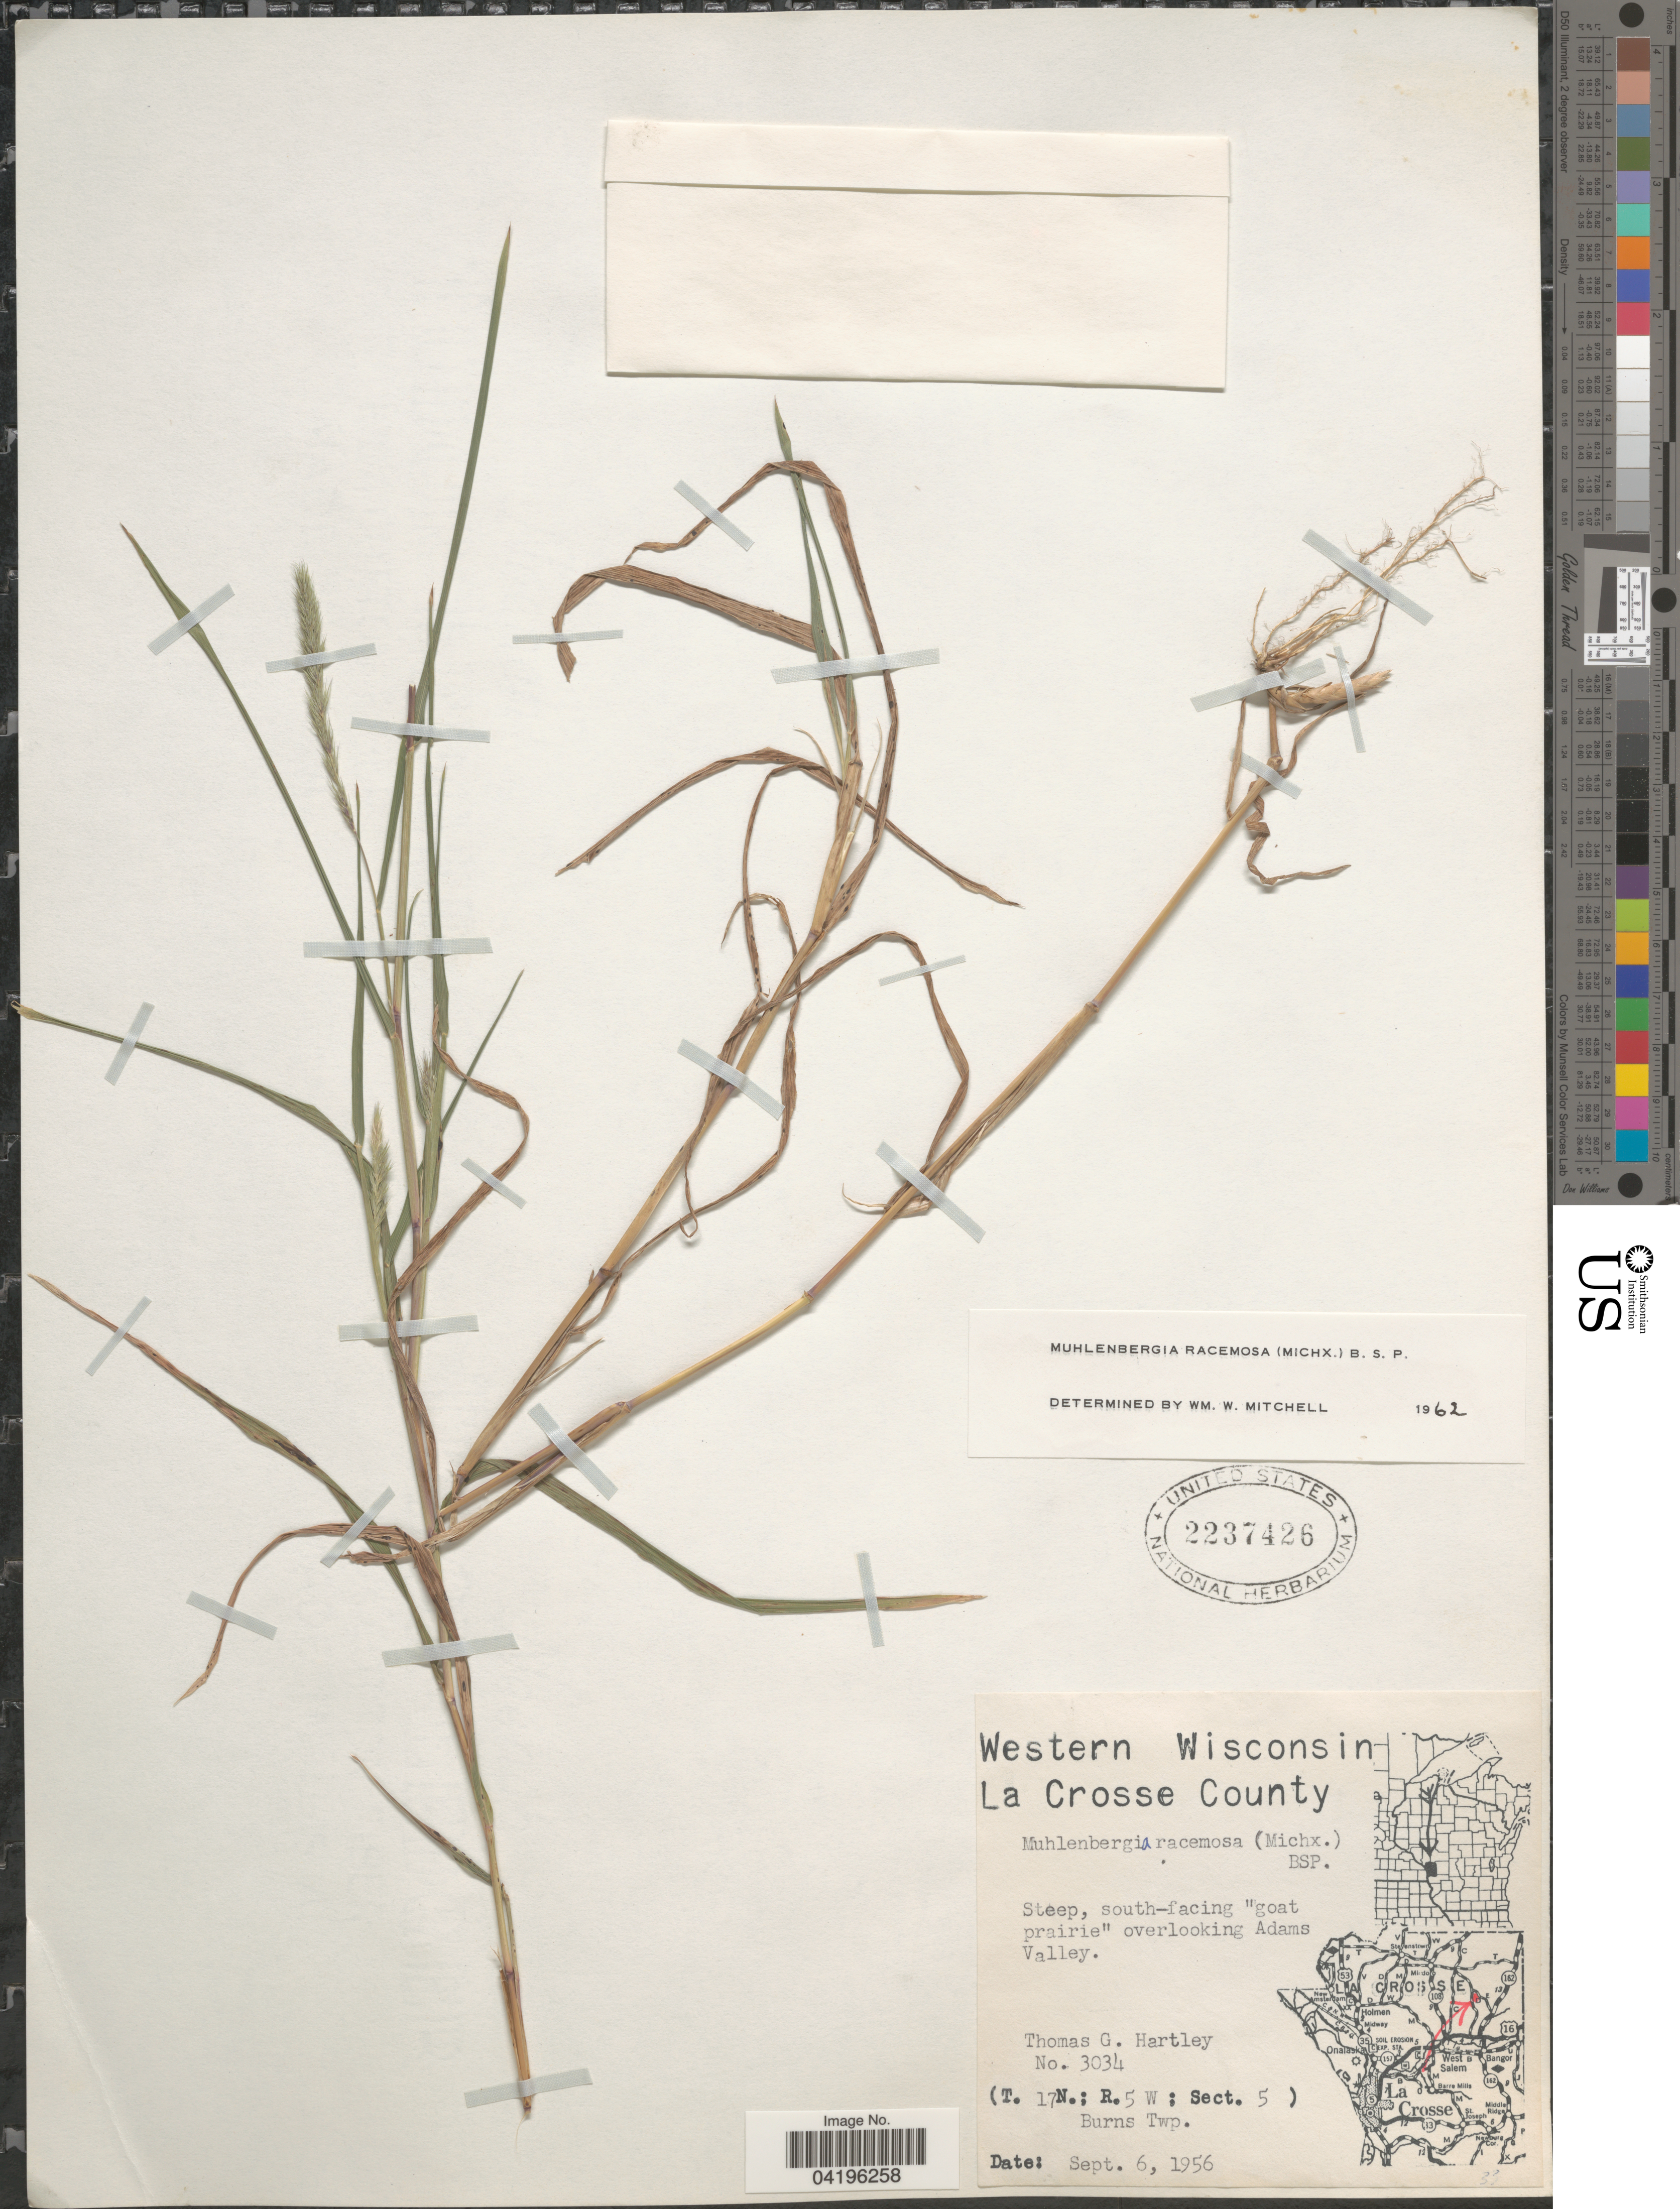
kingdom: Plantae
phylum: Tracheophyta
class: Liliopsida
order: Poales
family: Poaceae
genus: Muhlenbergia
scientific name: Muhlenbergia racemosa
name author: (Michx.) Britton et al.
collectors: T. G. Hartley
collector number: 3034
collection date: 1956-09-06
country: United States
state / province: Wisconsin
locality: Western Wisconsin. La Crosse County. Steep, south-facing "goat prairie" overlooking Adams Valley. (T. 17 N.; R. 5 W; Sect. 5). Burns Twp.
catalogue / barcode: US 2237426